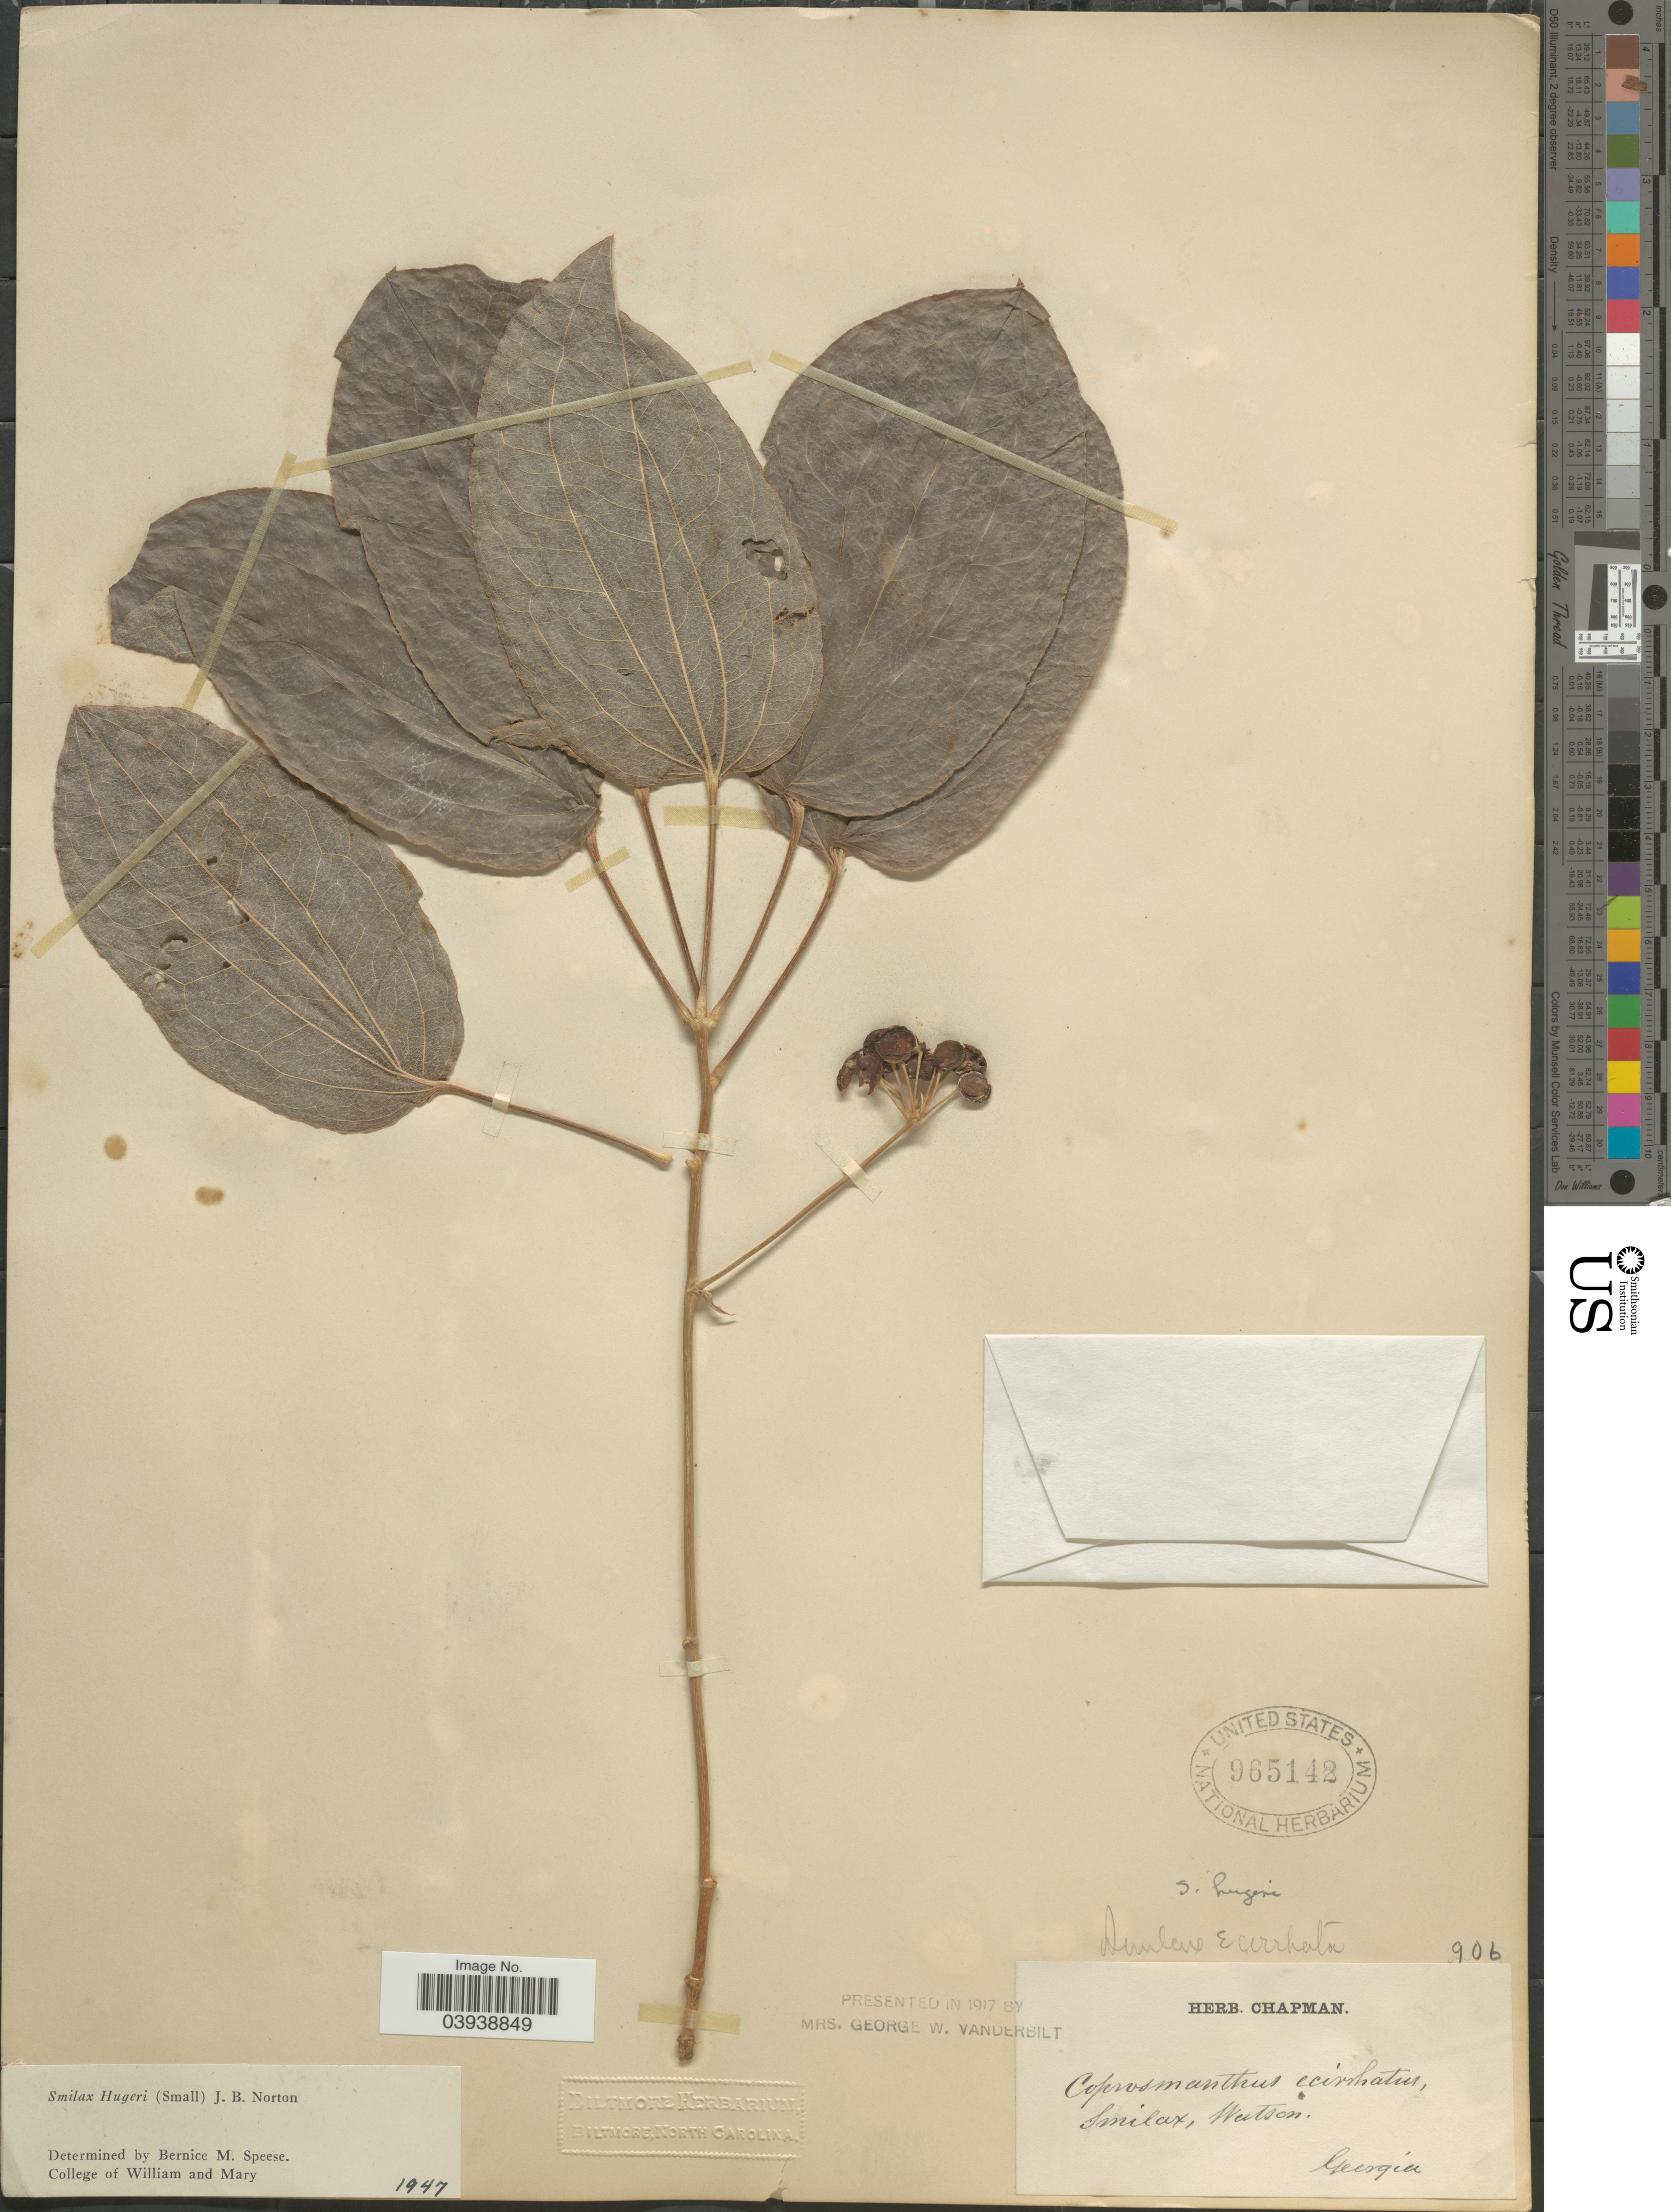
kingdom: Plantae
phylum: Tracheophyta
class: Liliopsida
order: Liliales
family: Smilacaceae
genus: Smilax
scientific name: Smilax hugeri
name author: J.B. Norton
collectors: ex herb. Chapman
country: United States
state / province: Georgia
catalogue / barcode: US 965142